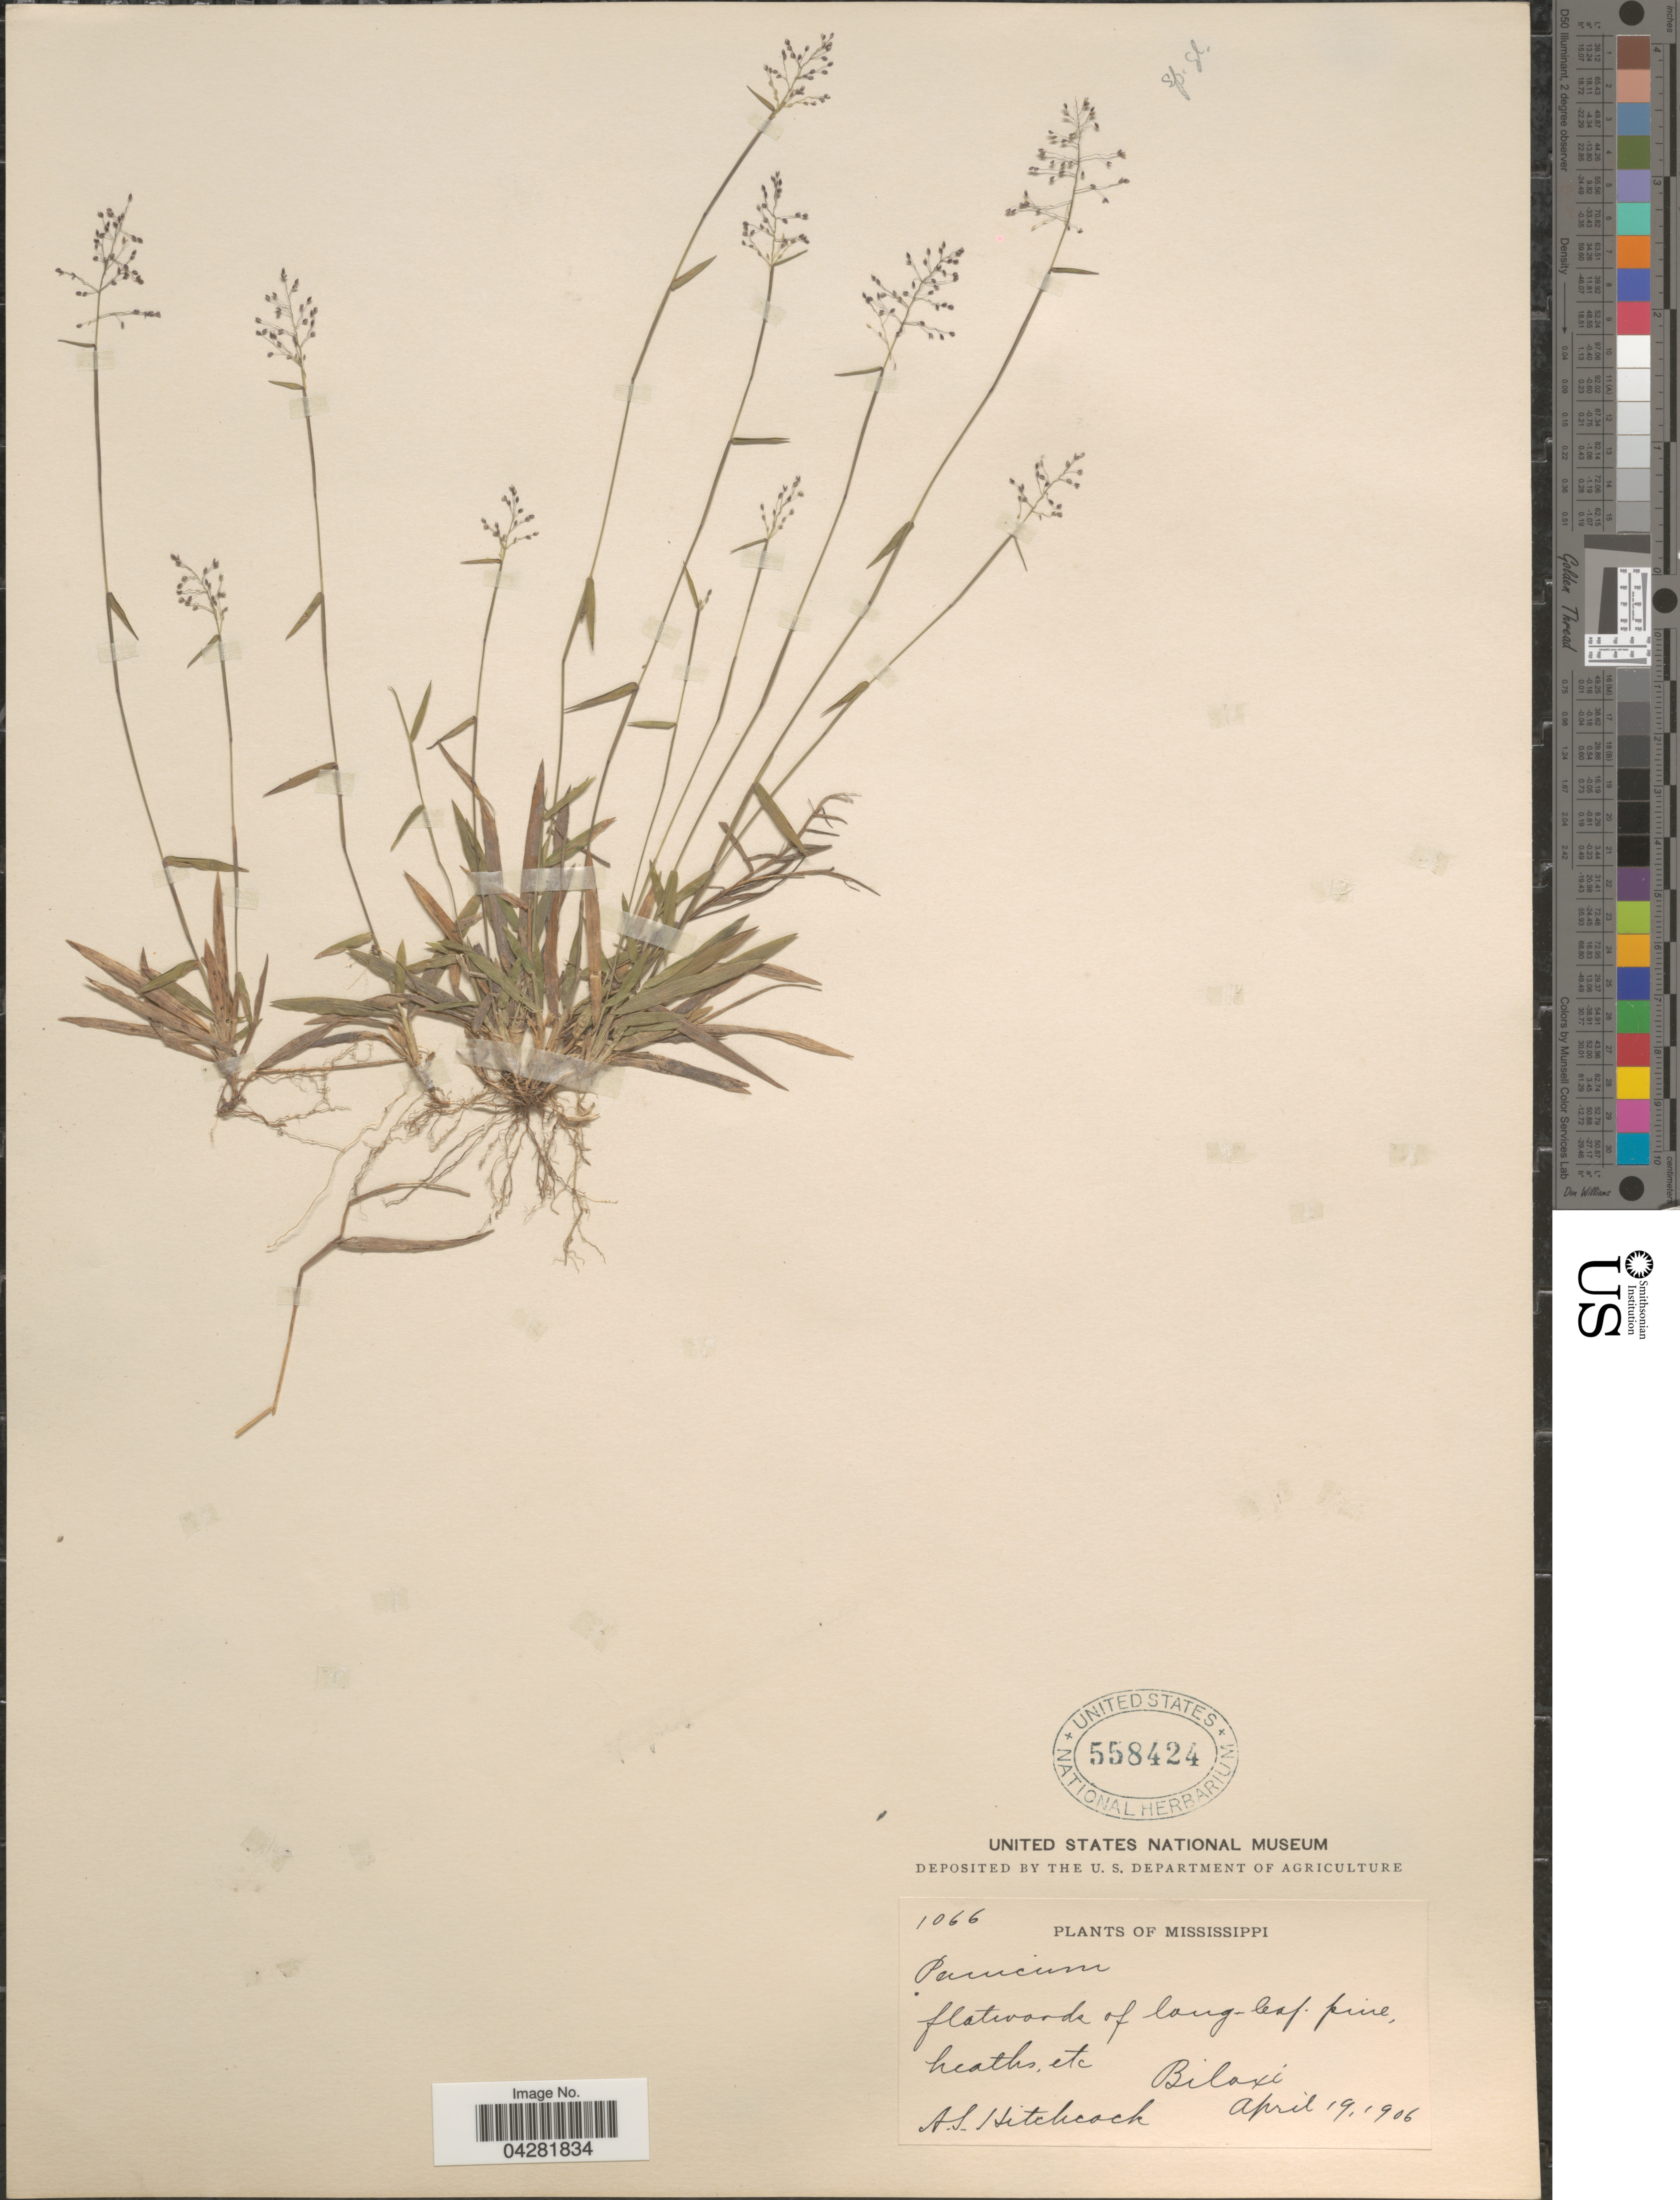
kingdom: Plantae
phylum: Tracheophyta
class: Liliopsida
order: Poales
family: Poaceae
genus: Dichanthelium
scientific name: Dichanthelium ensifolium var. ensifolium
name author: (Baldwin ex Elliot) Gould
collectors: A. S. Hitchcock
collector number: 1066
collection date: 1906-04-19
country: United States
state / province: Mississippi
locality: Biloxi.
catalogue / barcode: US 558424